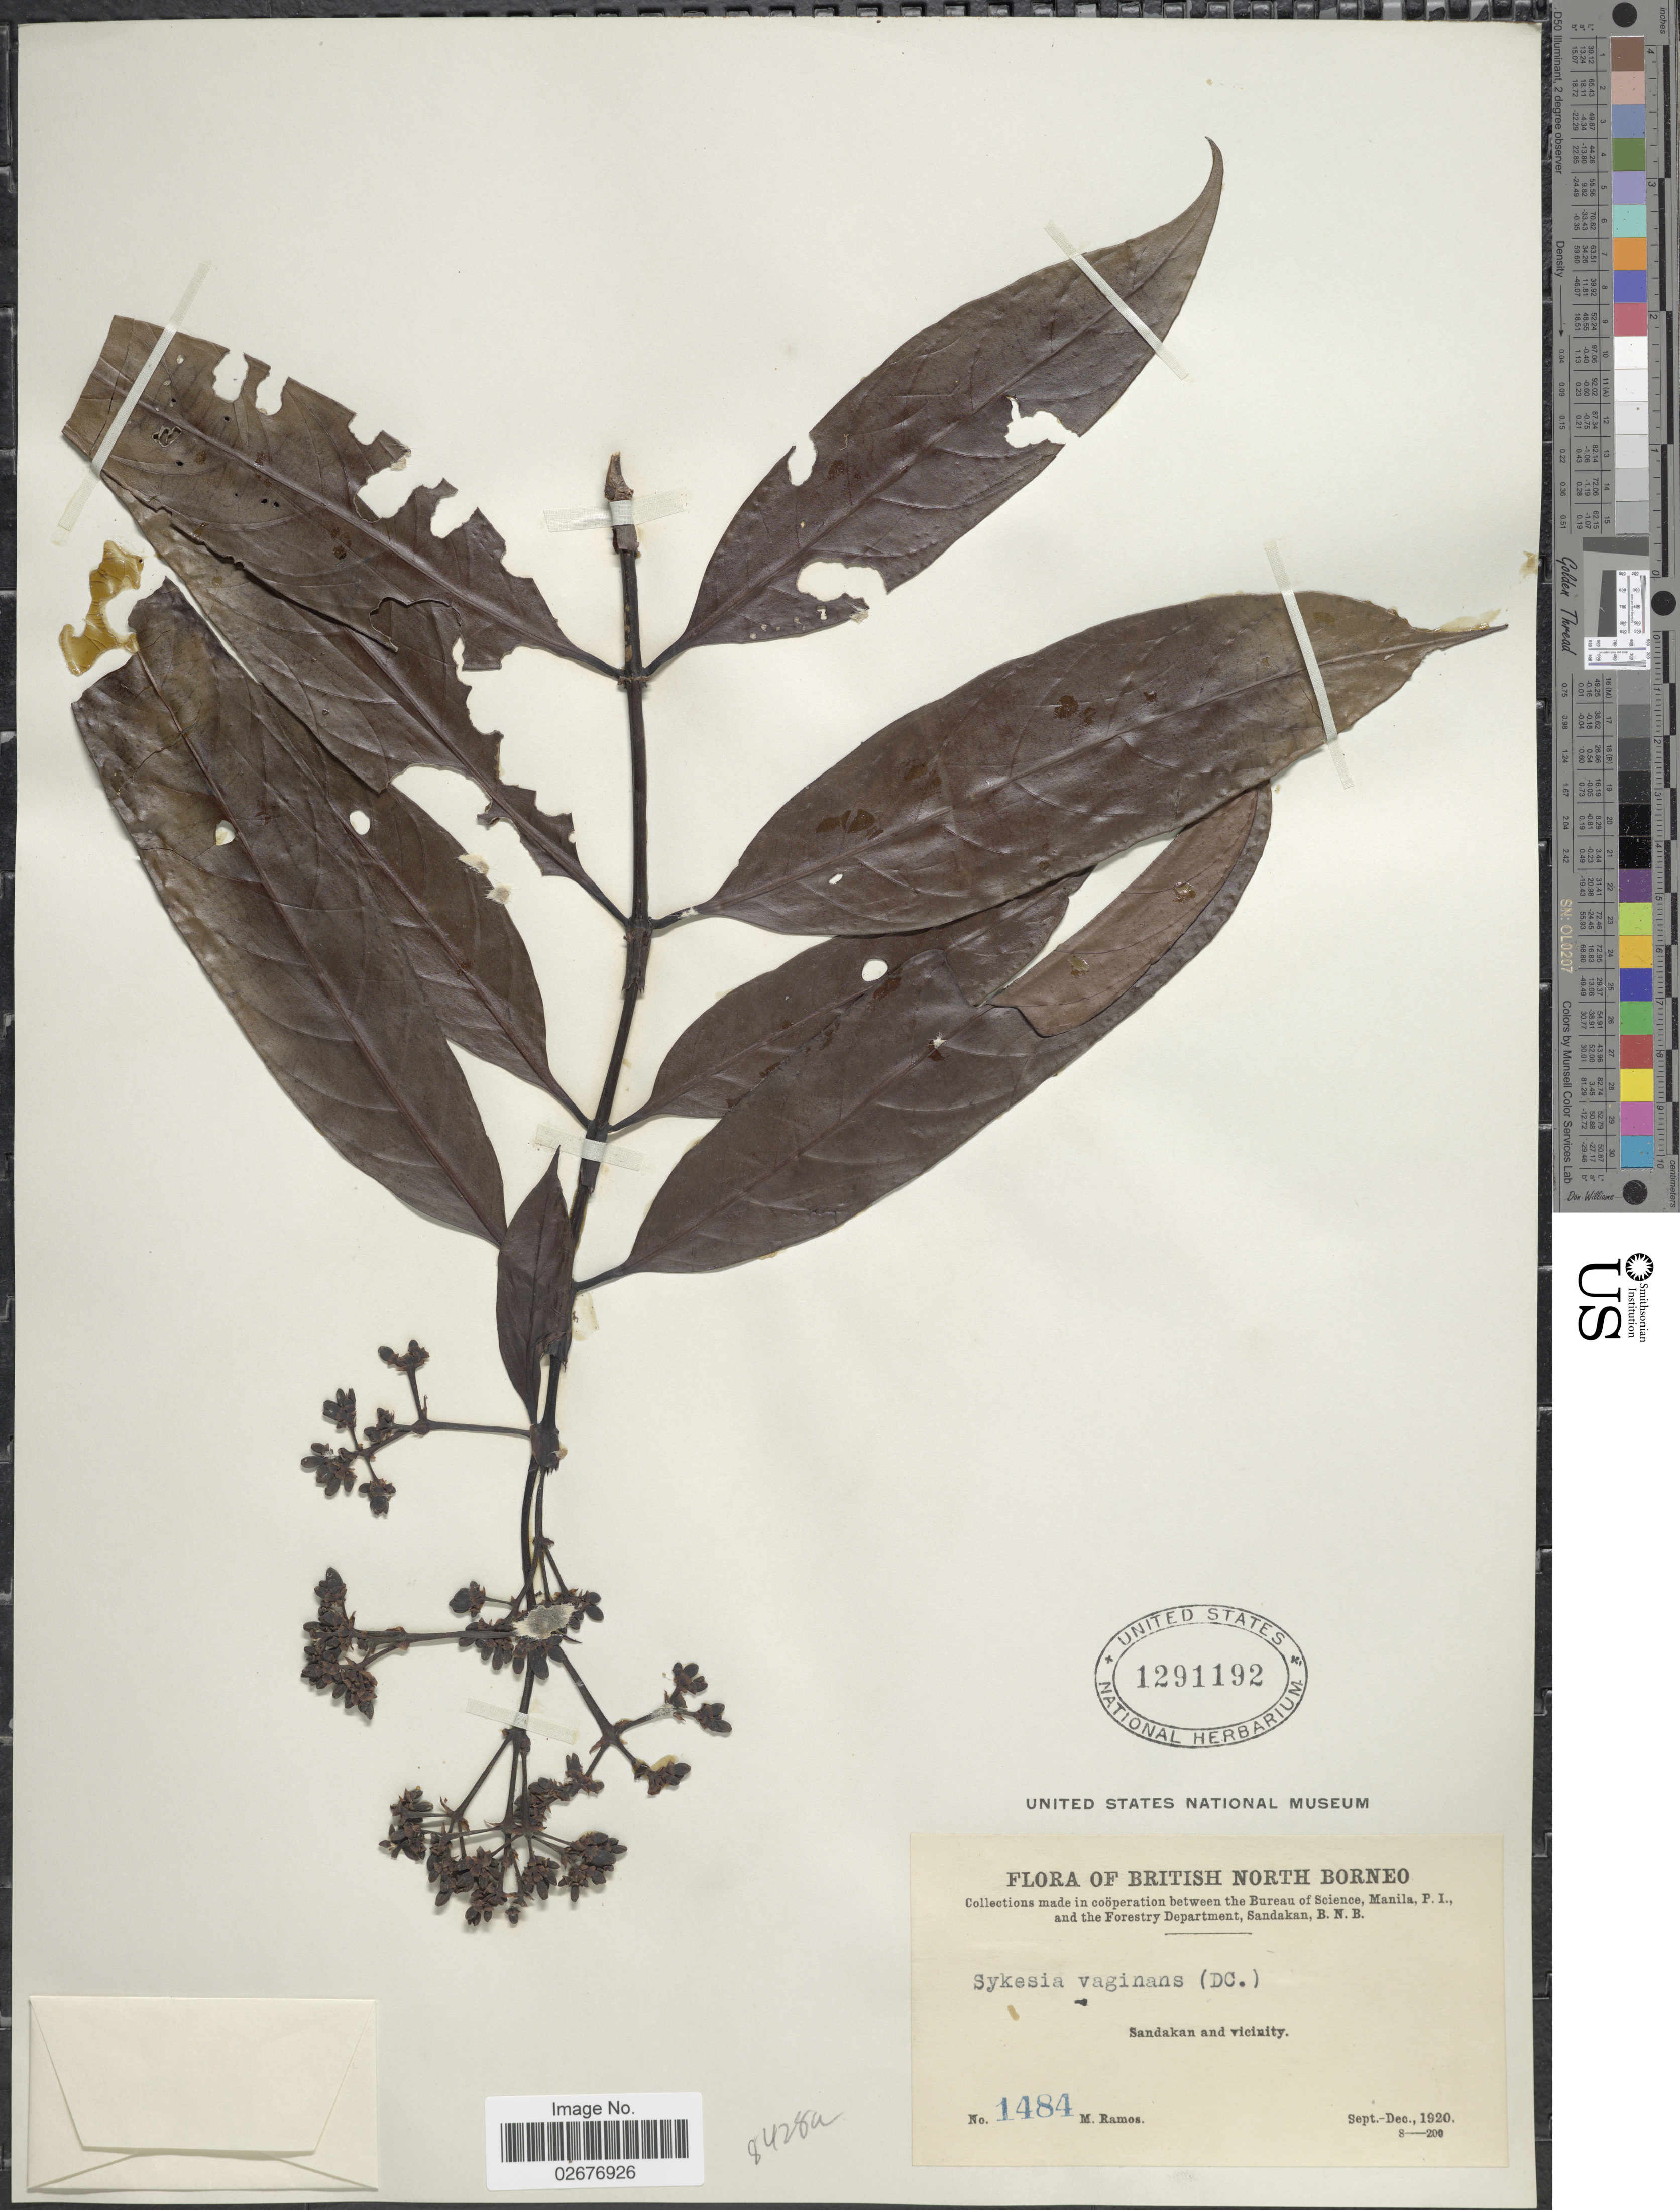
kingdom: Plantae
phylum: Tracheophyta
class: Magnoliopsida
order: Gentianales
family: Rubiaceae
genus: Sykesia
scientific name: Sykesia vaginans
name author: (DC.) Kuntze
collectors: M. Ramos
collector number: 1484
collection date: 1920-09/1920-12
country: Malaysia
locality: British North Borneo, Sandakan and vicinity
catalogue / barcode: US 1291192